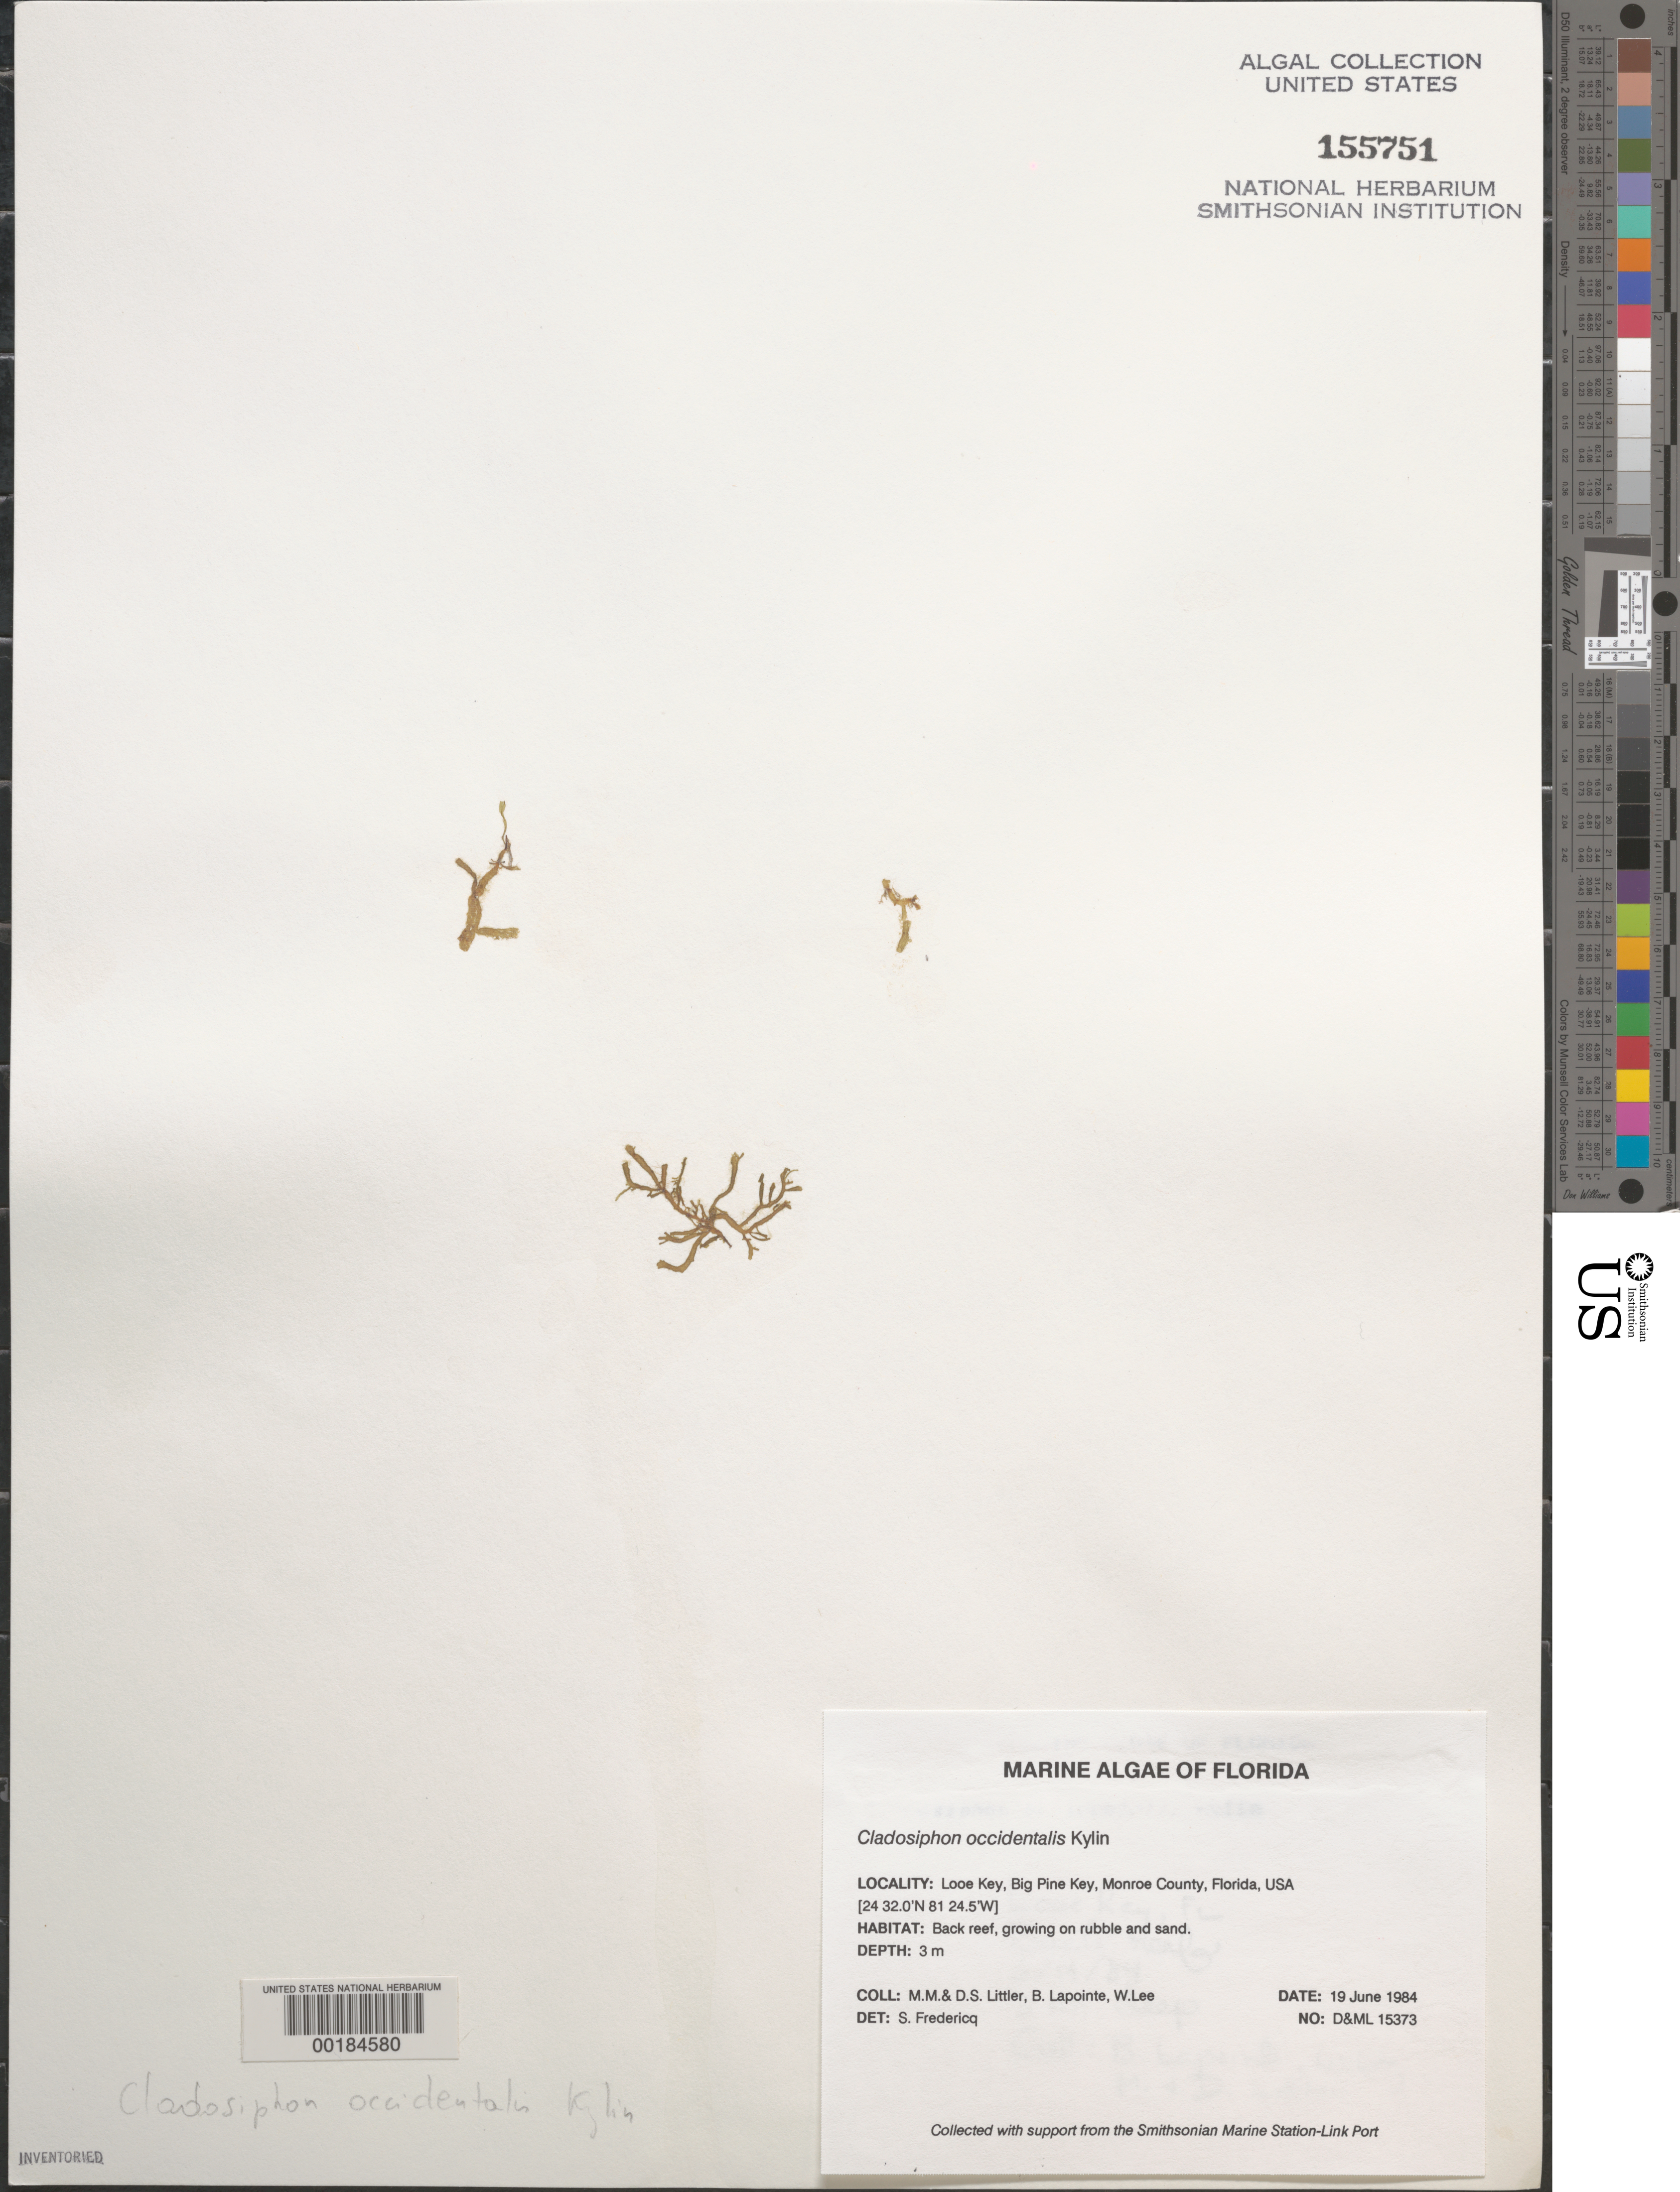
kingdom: Chromista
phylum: Ochrophyta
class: Phaeophyceae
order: Ectocarpales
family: Chordariaceae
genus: Cladosiphon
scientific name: Cladosiphon occidentalis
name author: Kylin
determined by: Fredericq, S.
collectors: M. M. Littler, D. S. Littler, B. Lapointe & W. Lee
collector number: D&ML 15373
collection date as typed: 19 Jun 1984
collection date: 1984-06-19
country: United States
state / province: Florida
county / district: Monroe County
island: Looe Key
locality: Looe Key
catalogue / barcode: US 155751